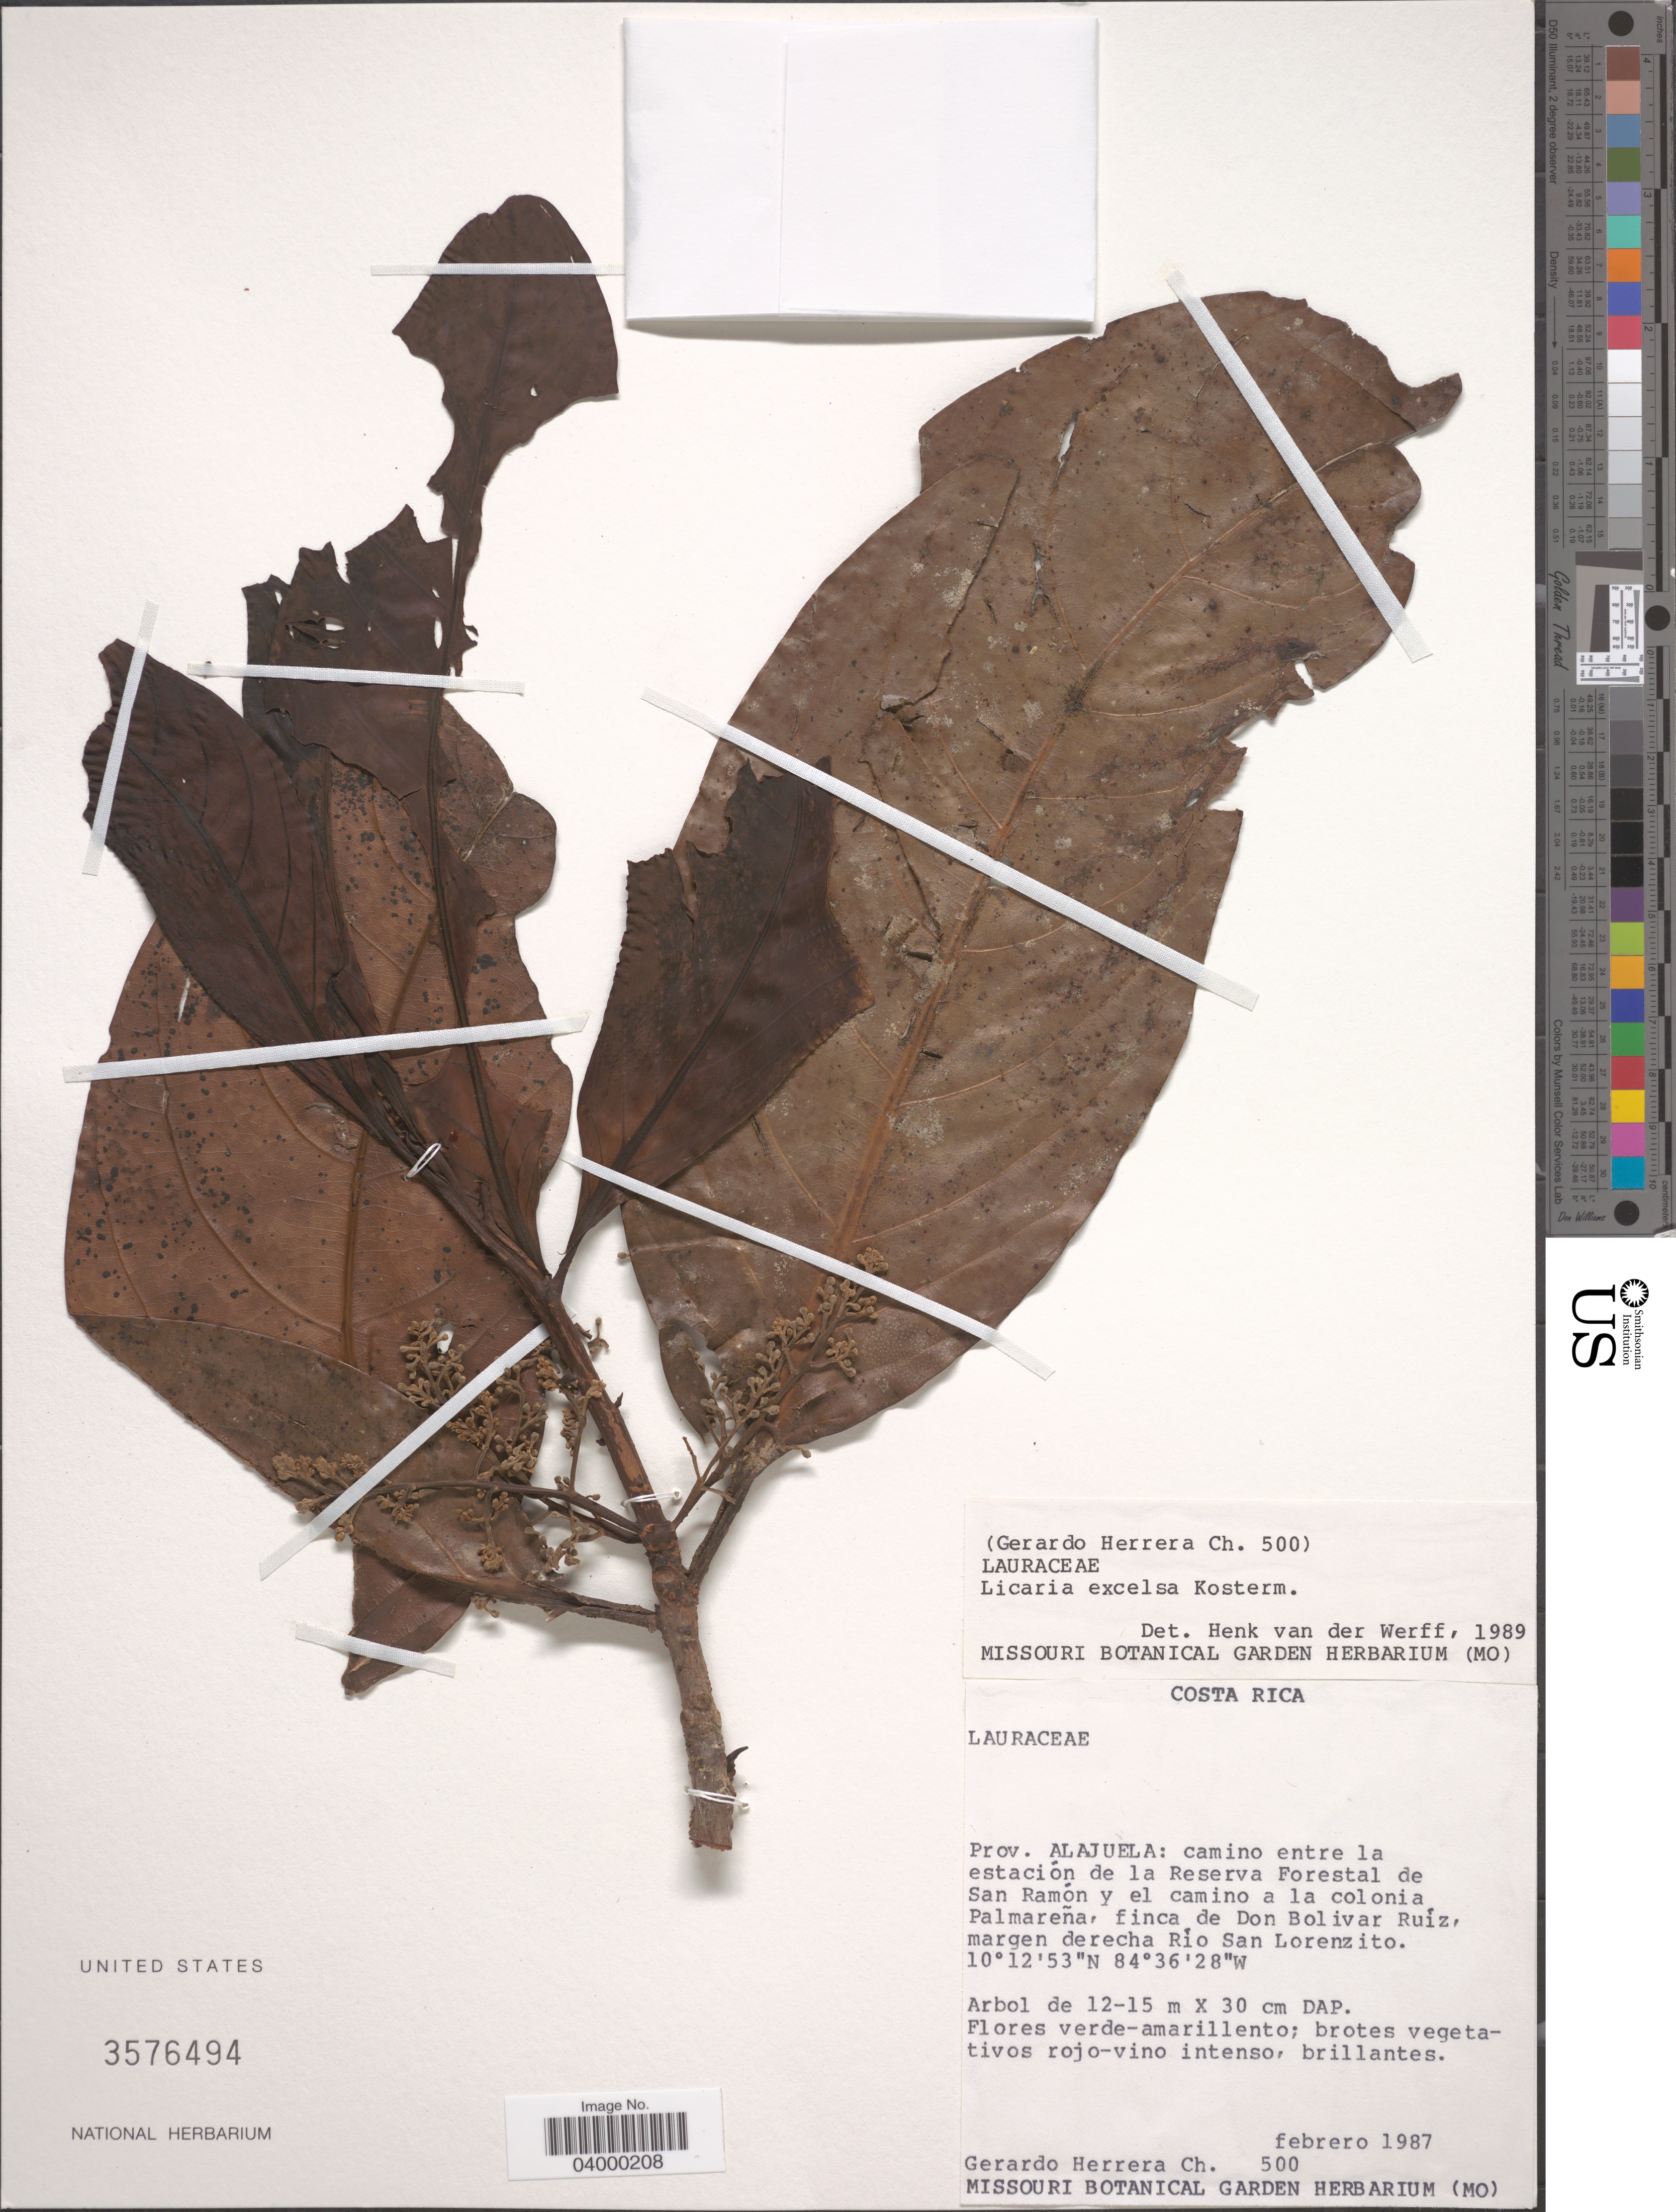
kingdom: Plantae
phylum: Tracheophyta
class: Magnoliopsida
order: Laurales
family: Lauraceae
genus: Licaria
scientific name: Licaria excelsa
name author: Kosterm.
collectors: G. Herrera Ch.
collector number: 500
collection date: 1987-02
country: Costa Rica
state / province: Alajuela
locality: Camino entre la estación de la Reserva Forestal de San Ramón y el camino a la colonia Palmareña, finca de Don Bolivar Ruíz, margen derecha Río San Lorenzito.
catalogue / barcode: US 3576494